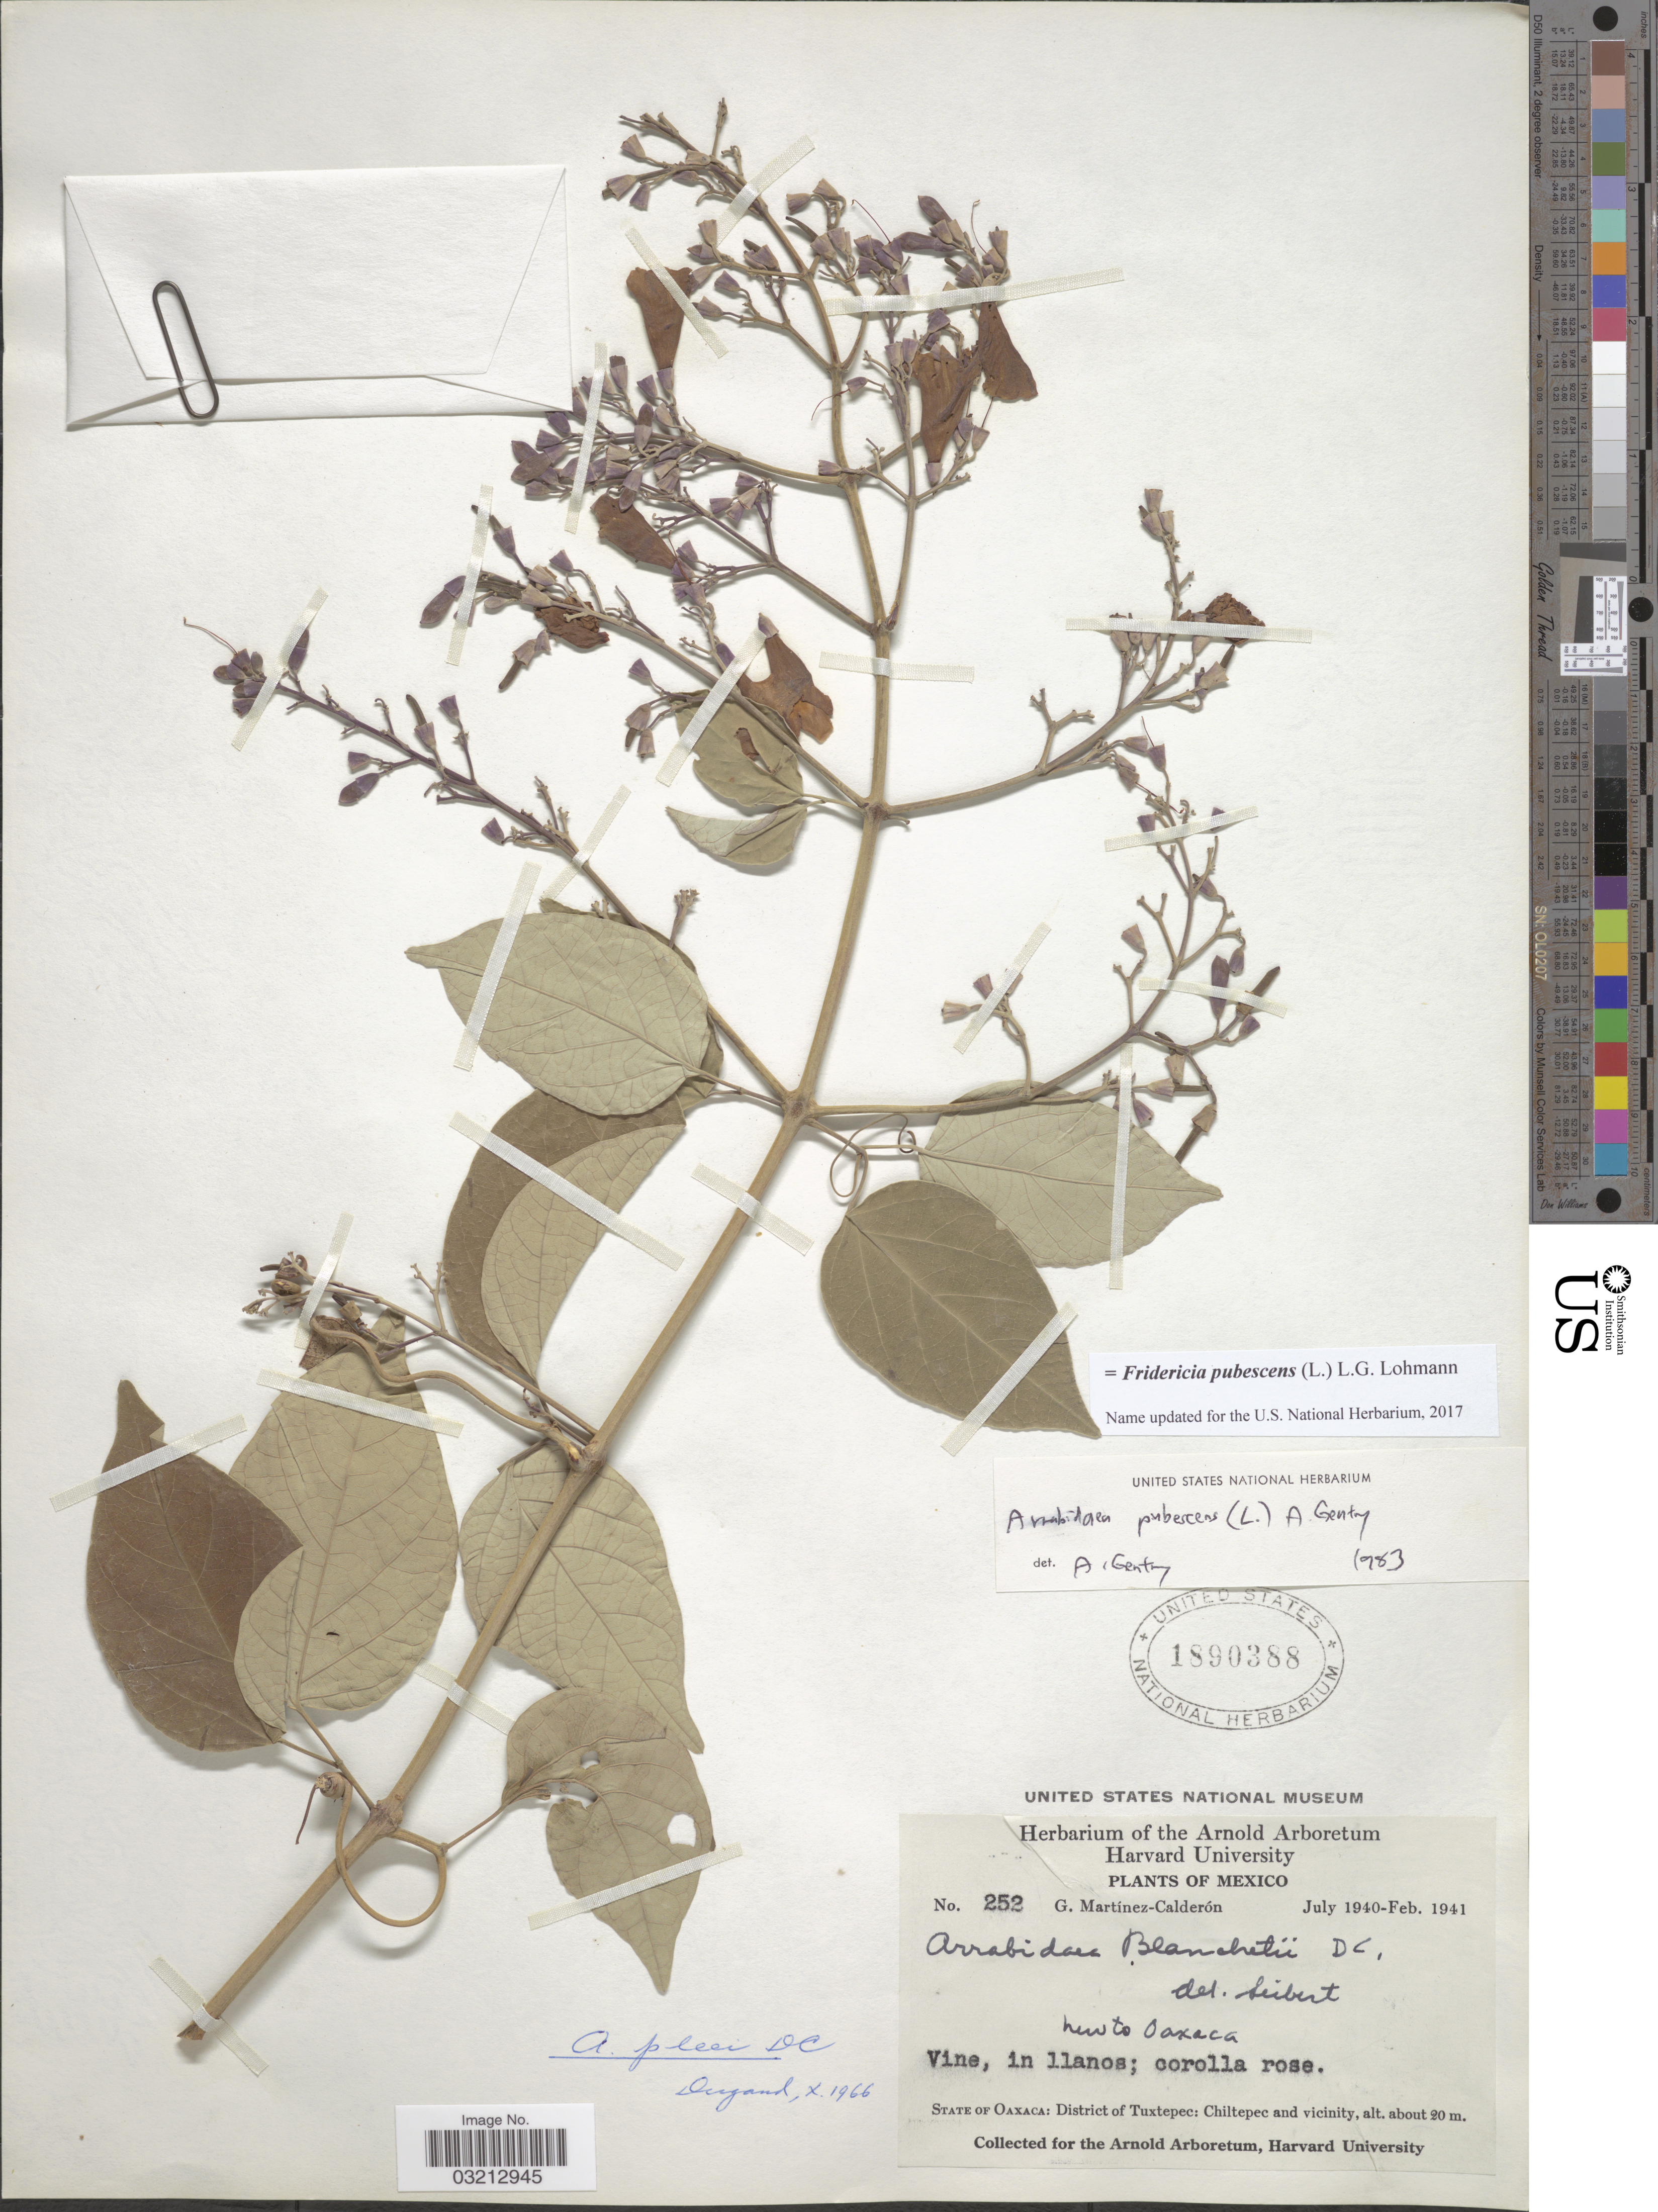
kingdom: Plantae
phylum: Tracheophyta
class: Magnoliopsida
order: Lamiales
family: Bignoniaceae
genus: Fridericia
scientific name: Fridericia pubescens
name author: (L.) L.G. Lohmann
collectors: G. Martínez Calderón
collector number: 252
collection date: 1940-07/1941-02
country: Mexico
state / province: Oaxaca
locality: District of Tuxtepec: Chiltepec and vicinity.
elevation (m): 20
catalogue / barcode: US 1890388